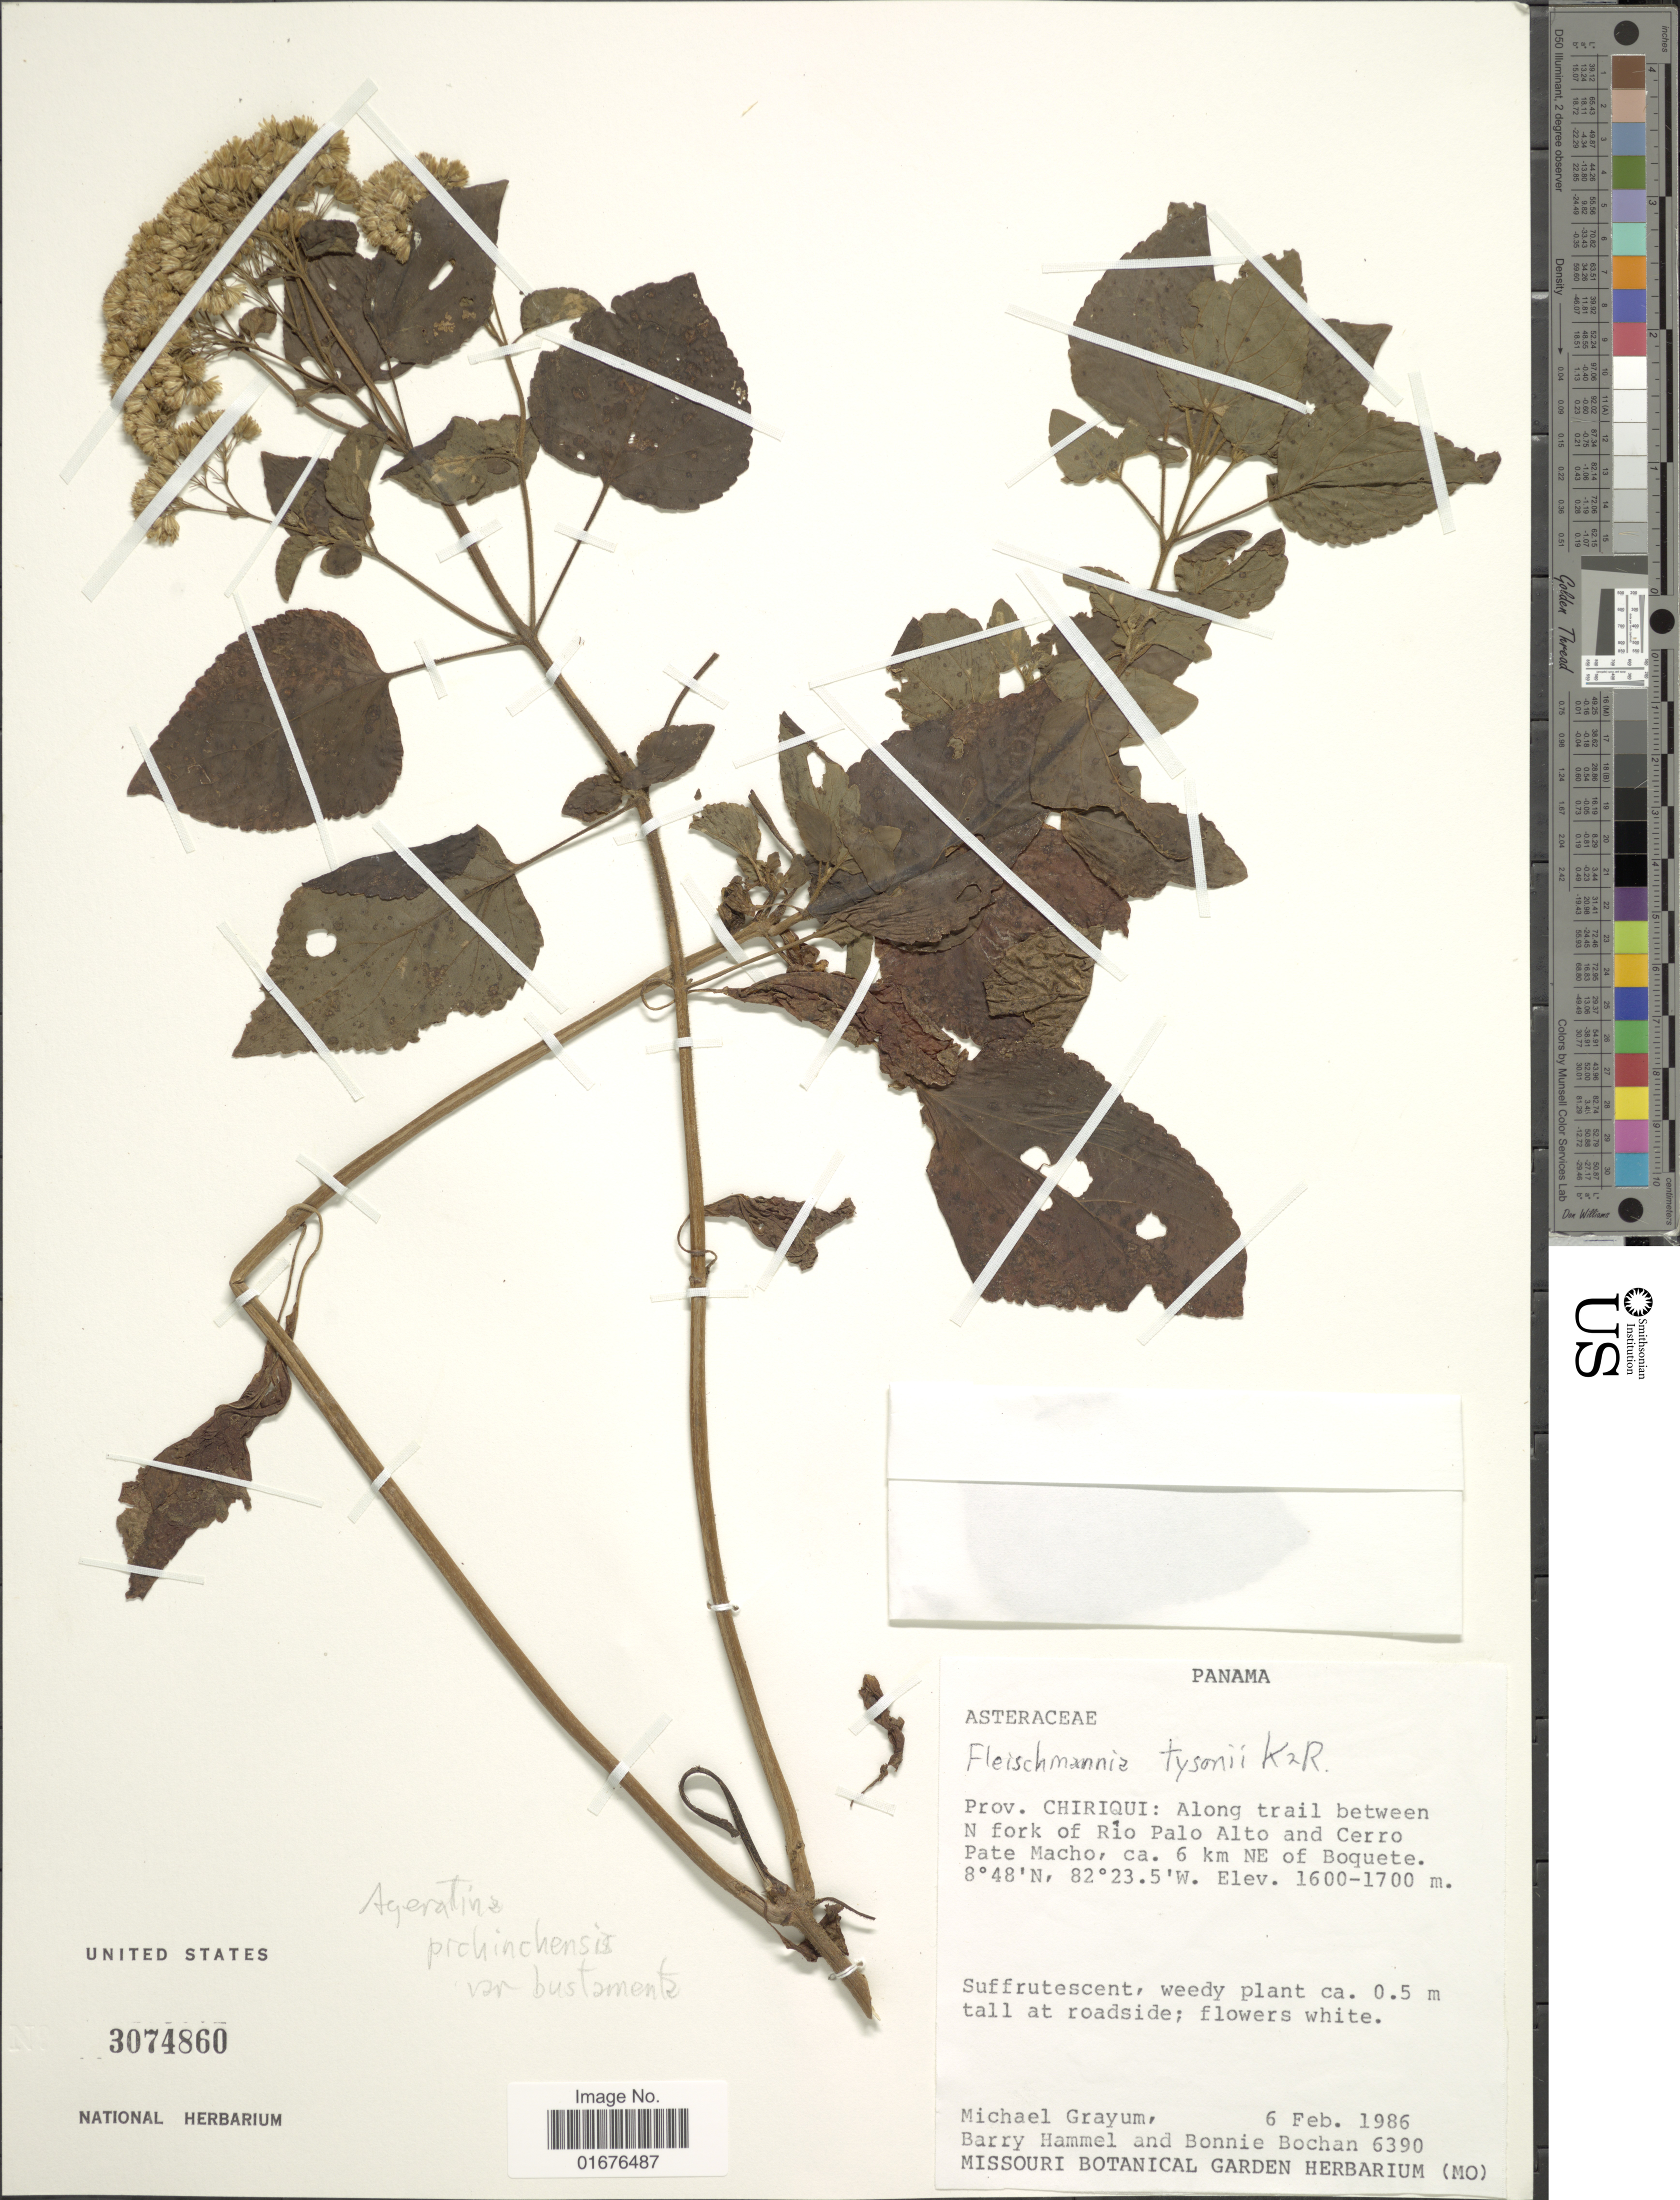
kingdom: Plantae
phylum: Tracheophyta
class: Magnoliopsida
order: Asterales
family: Asteraceae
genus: Ageratina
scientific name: Ageratina pichinchensis var. bustamenta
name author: (DC.) R.M. King & H. Rob.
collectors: M. H. Grayum, B. Hammel & B. Bochan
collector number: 6390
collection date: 1986-02-06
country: Panama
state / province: Chiriqui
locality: Along trail between N fork of Río Palo Alto and Cerro Pate Macho, ca. 6 km NE of Boquete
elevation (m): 1600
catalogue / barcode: US 3074860